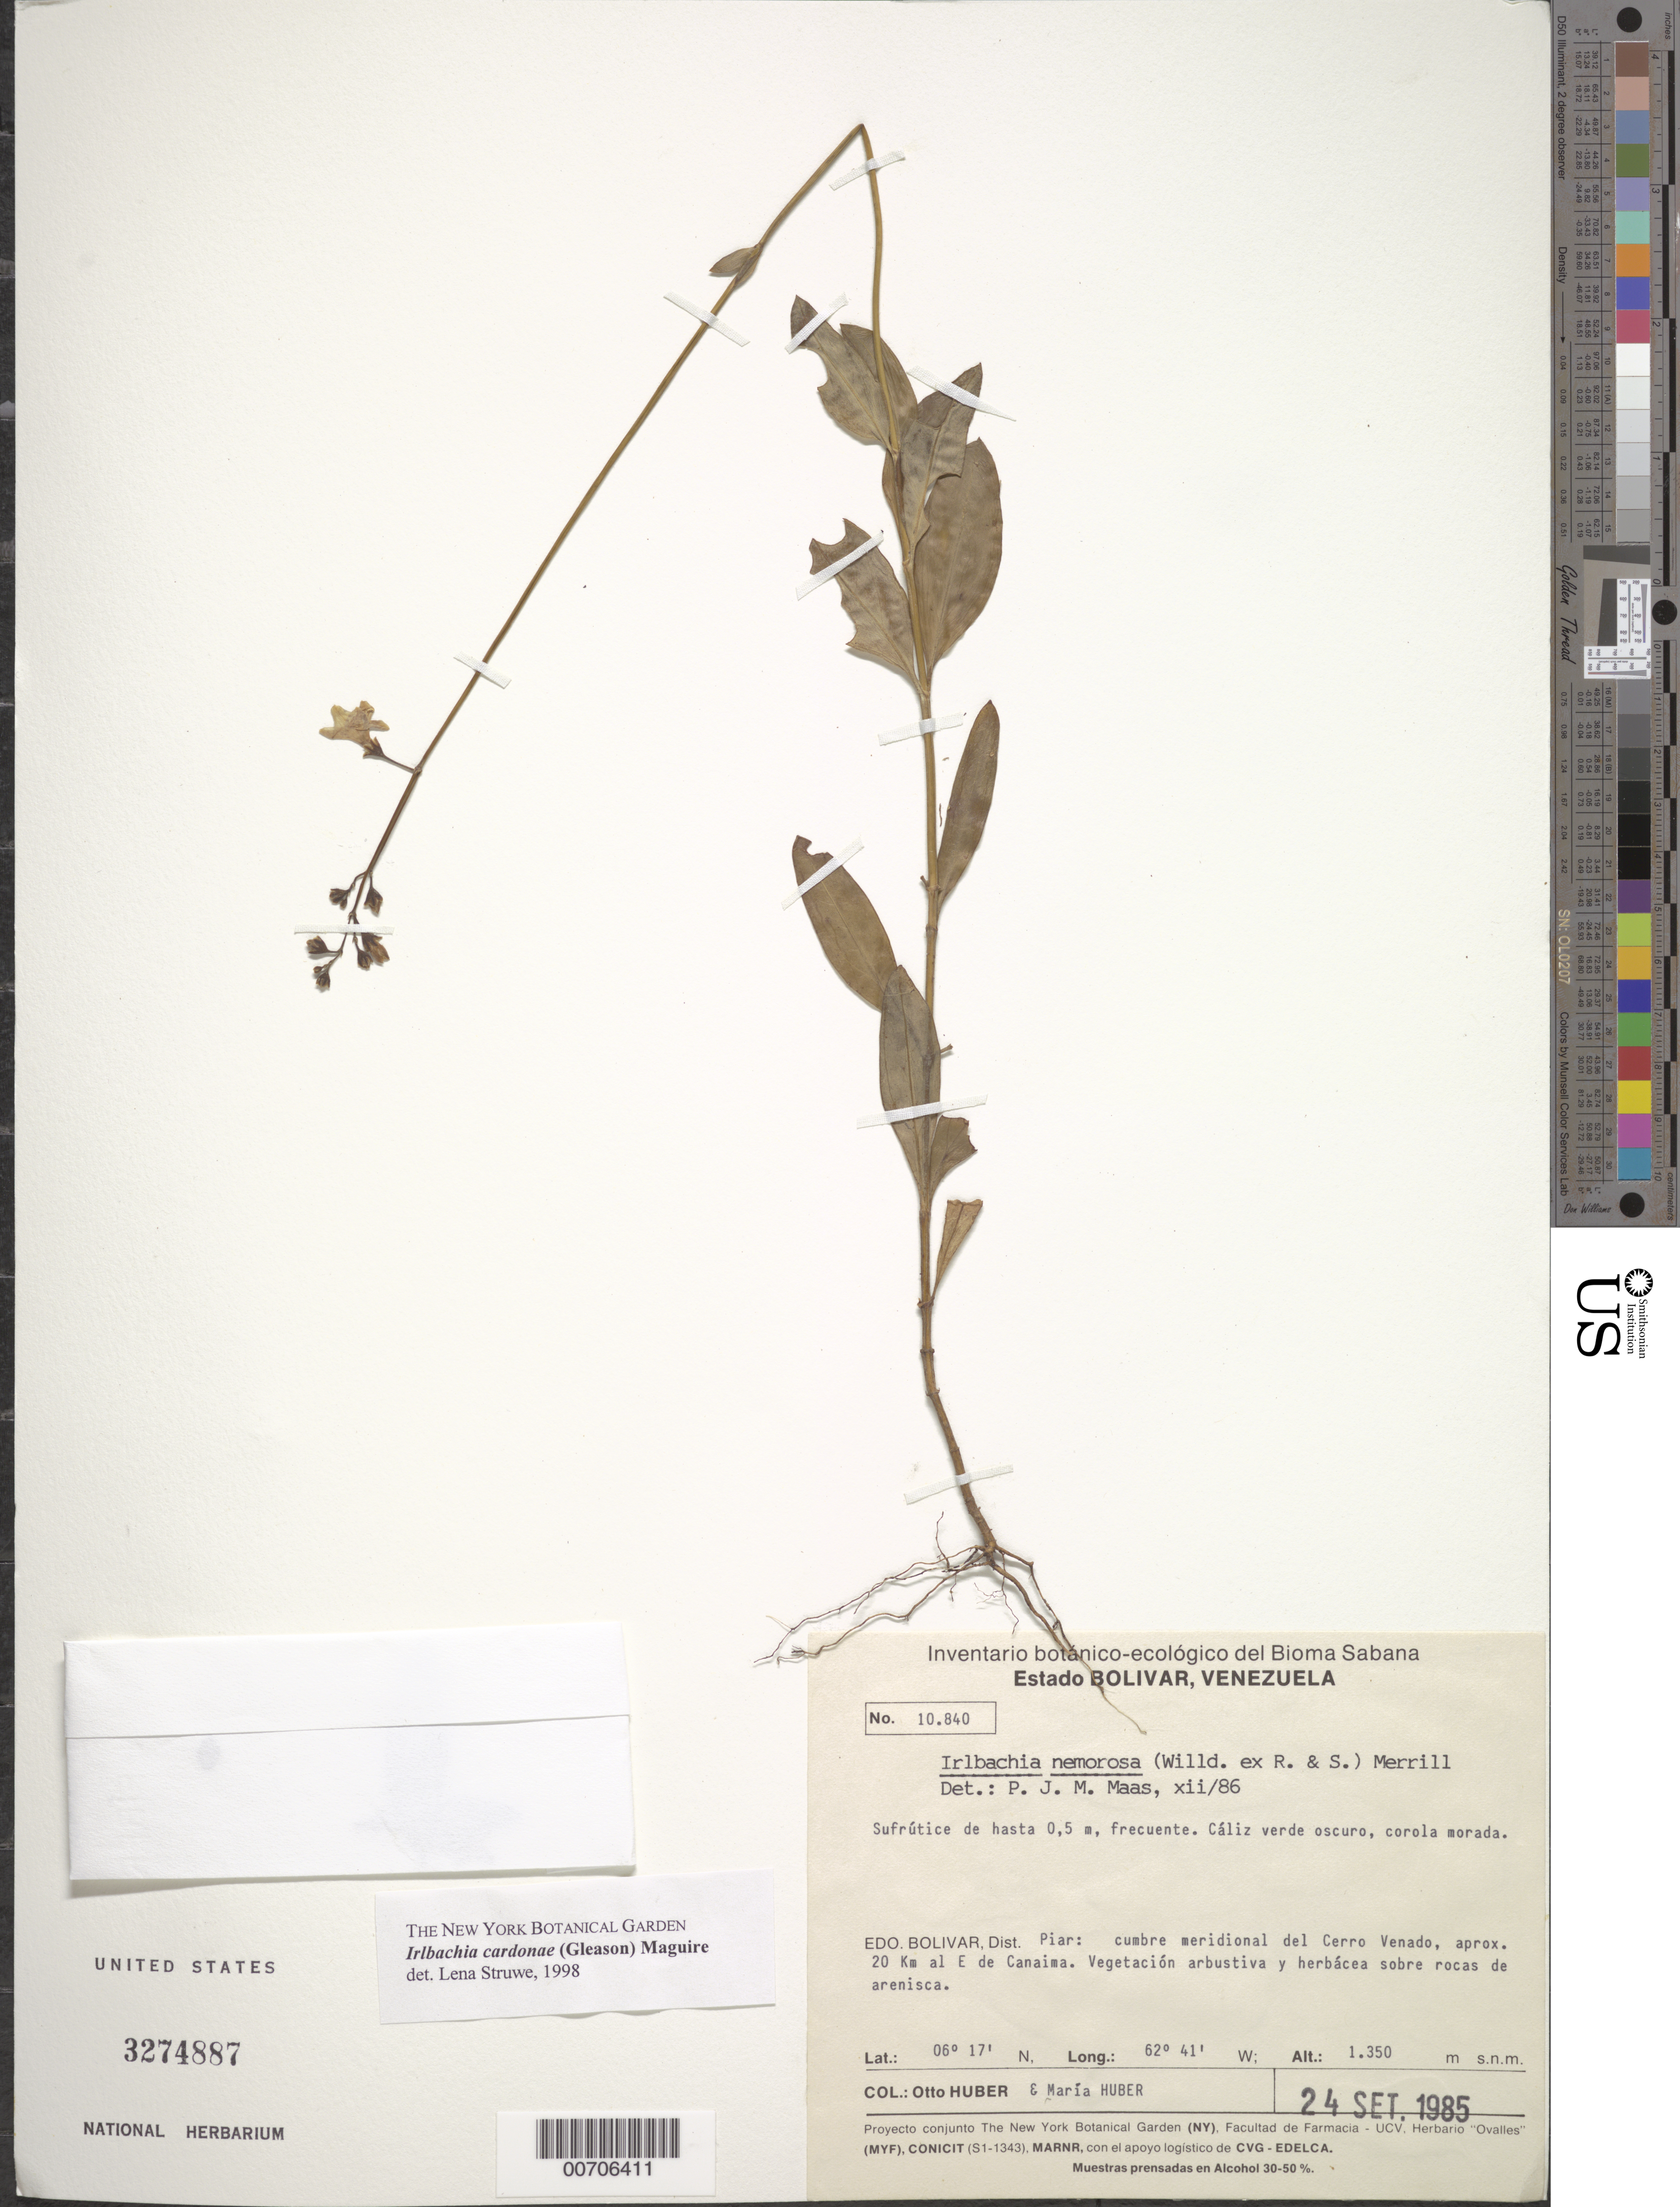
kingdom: Plantae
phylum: Tracheophyta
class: Magnoliopsida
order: Gentianales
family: Gentianaceae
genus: Irlbachia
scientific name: Irlbachia cardonae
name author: (Gleason) Maguire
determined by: Struwe, L.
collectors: O. Huber & M. Huber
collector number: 10840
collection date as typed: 24-Sep-85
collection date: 1985-09-24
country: Venezuela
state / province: Bolívar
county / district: Piar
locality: Cerro Venado, 20 km E of Canaima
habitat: Vegetation arbustiva y herbacea sobre rocas de arenisca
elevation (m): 1350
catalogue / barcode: US 3274887